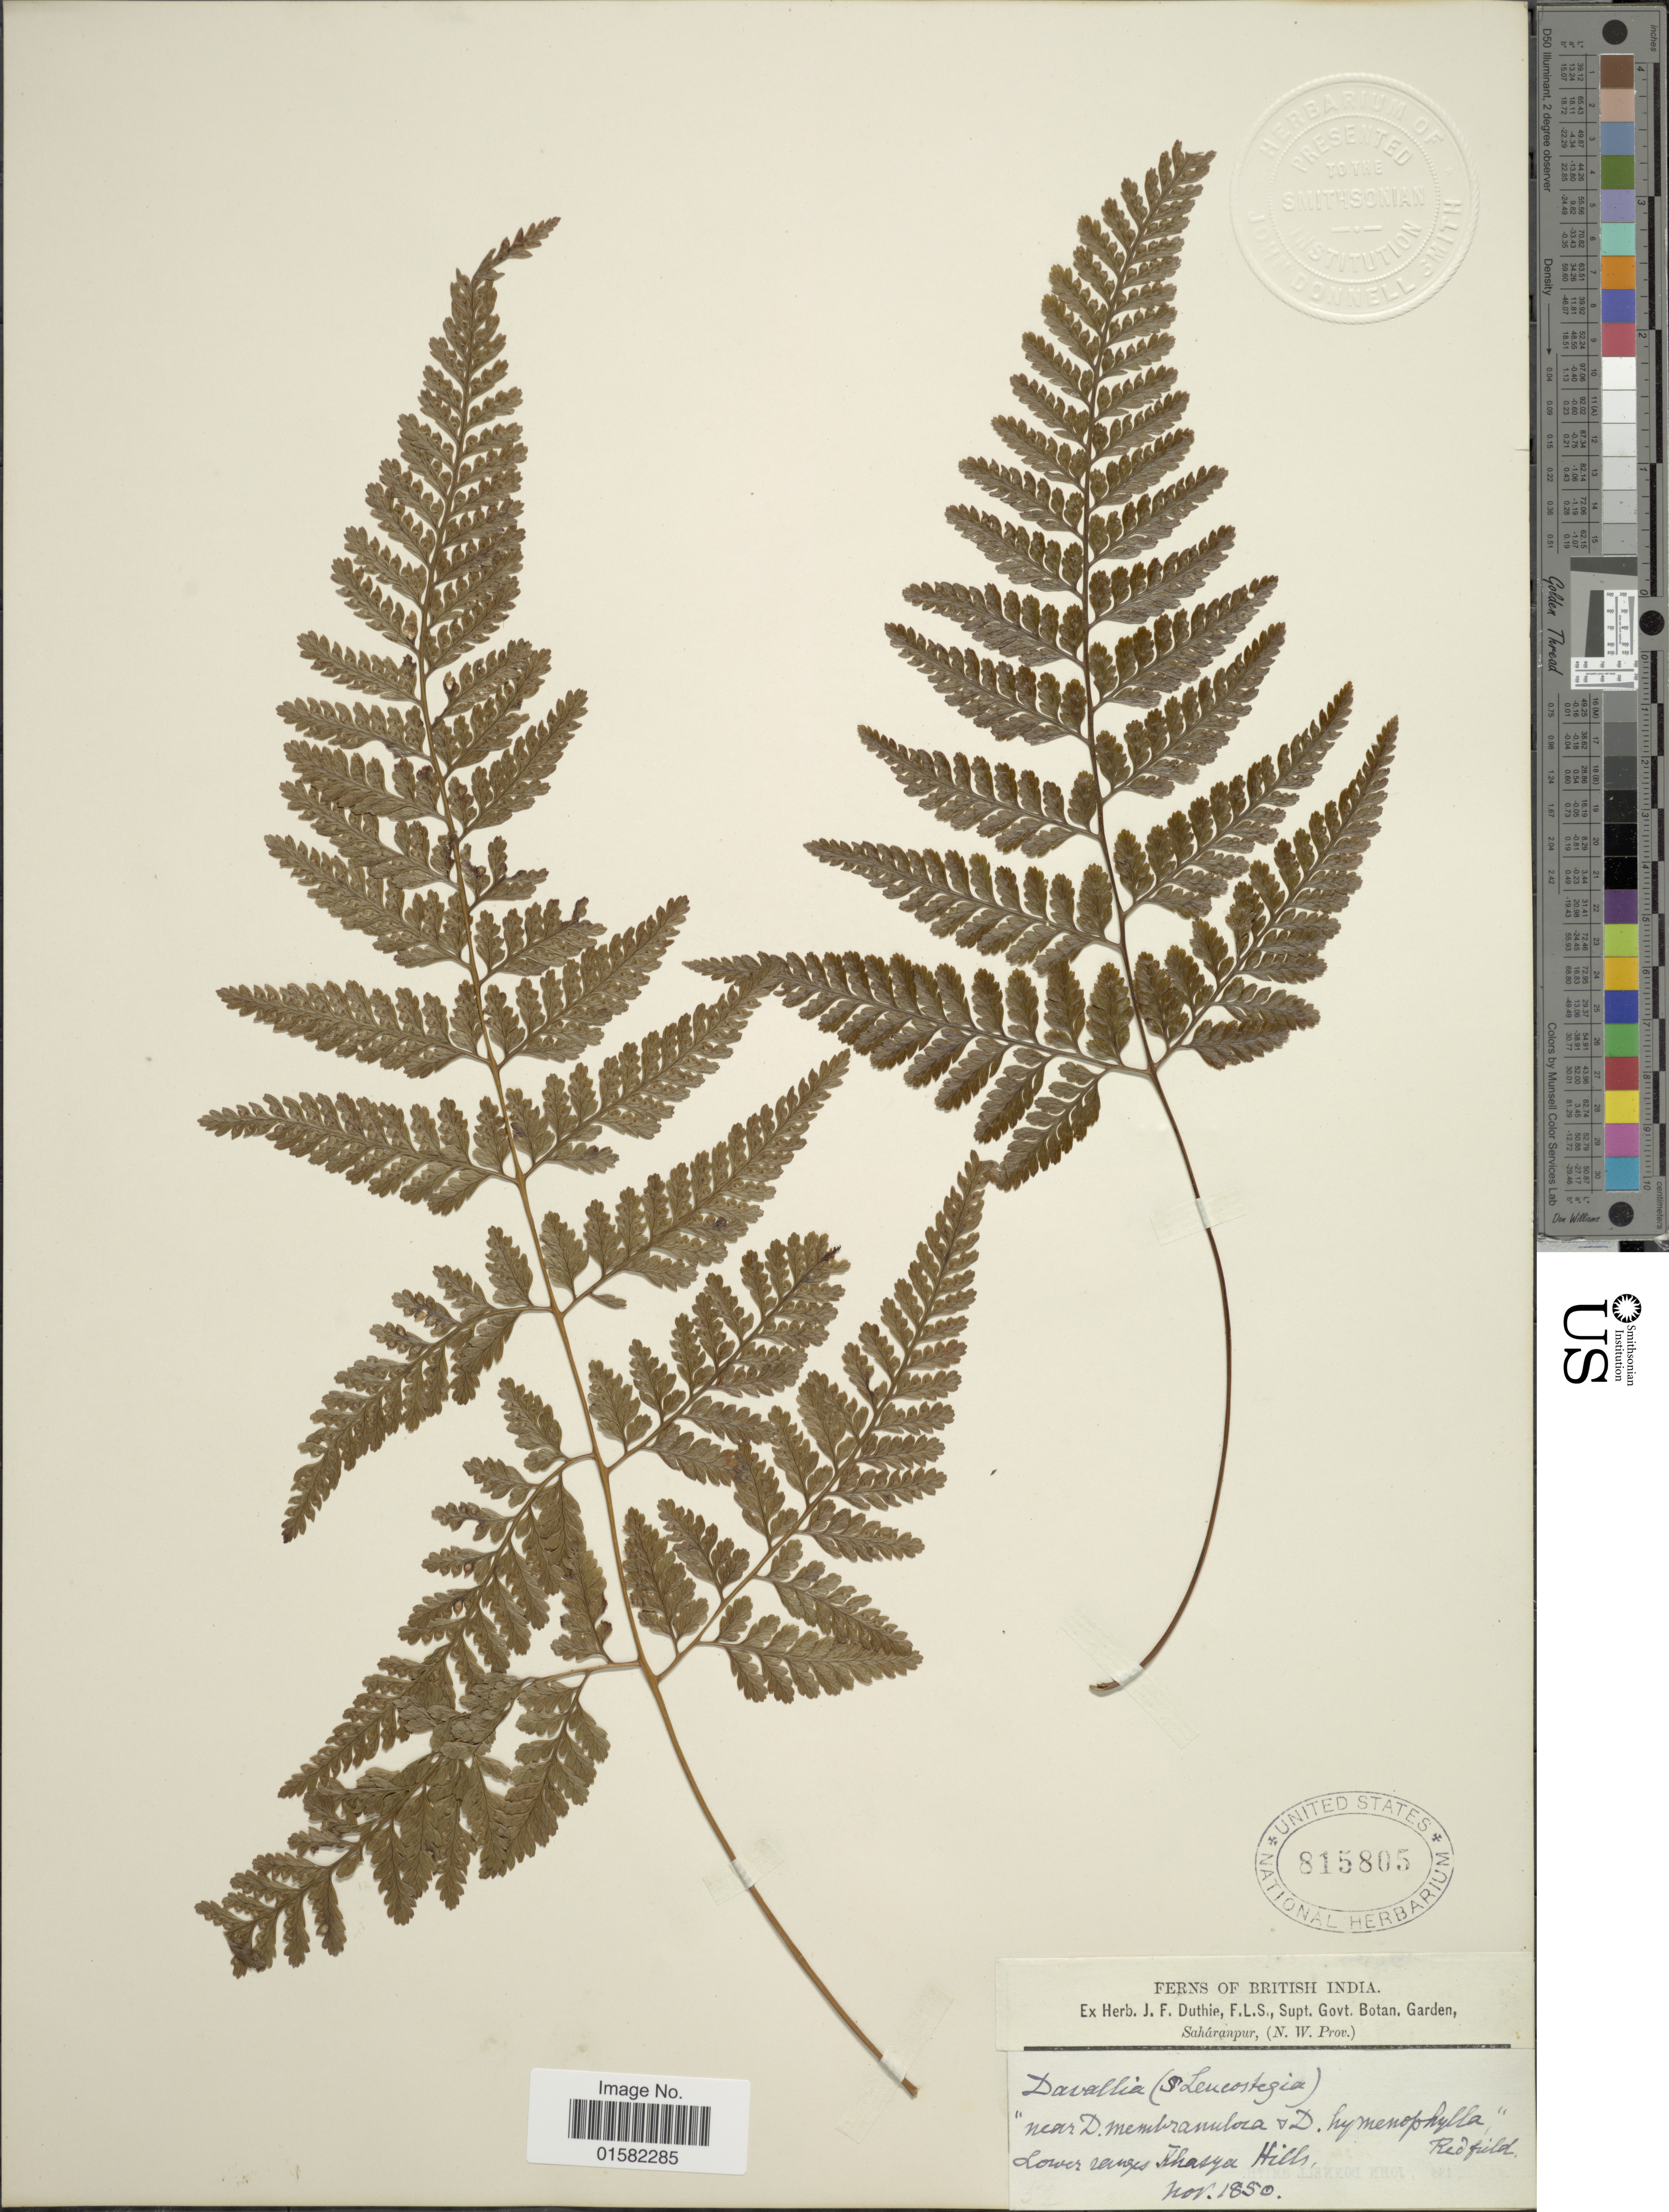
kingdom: Plantae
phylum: Tracheophyta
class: Polypodiopsida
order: Polypodiales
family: Davalliaceae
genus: Davallodes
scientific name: Davallodes membranulosum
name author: (Wall. ex Hook.) Copel.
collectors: ex herb. J. F. Duthie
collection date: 1850-11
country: India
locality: British India, Lower ranges Khasya Hills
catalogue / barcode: US 815805